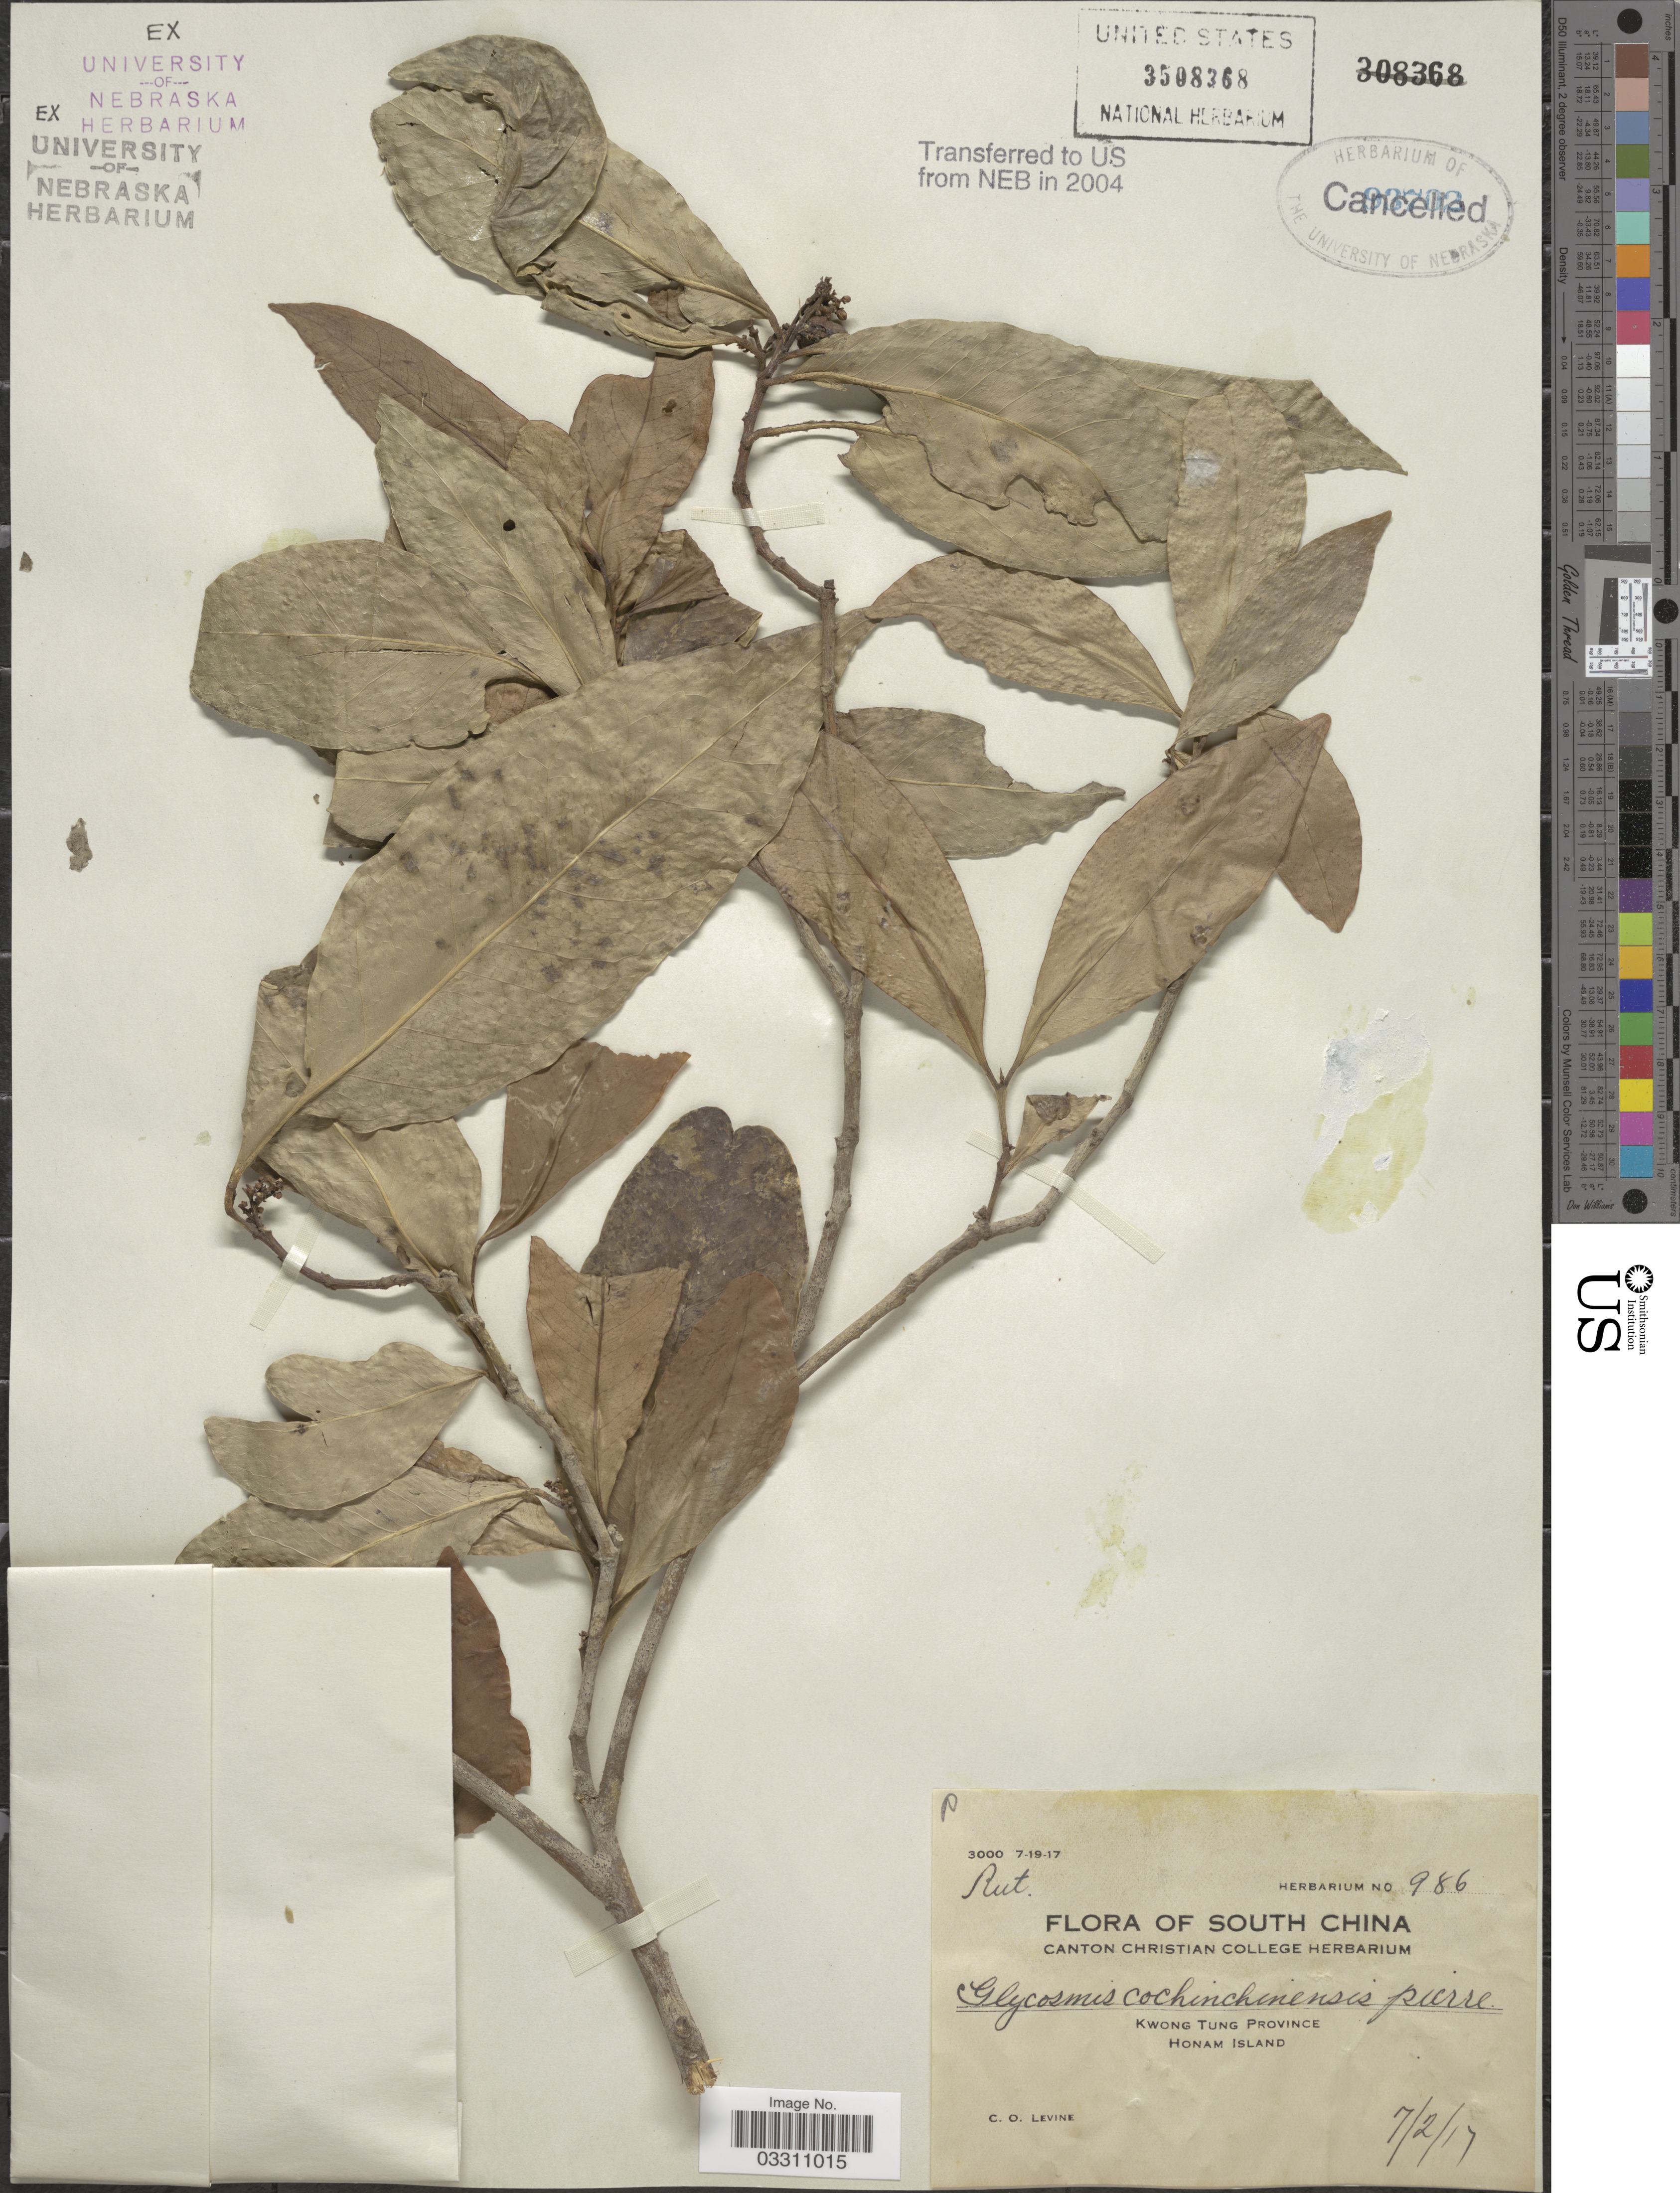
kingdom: Plantae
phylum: Tracheophyta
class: Magnoliopsida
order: Sapindales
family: Rutaceae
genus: Glycosmis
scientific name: Glycosmis cochinchinensis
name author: (Lour.) Pierre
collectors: C. O. Levine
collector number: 986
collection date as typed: Transcribed d/m/y: 7/2/17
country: China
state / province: Guangdong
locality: Kwong Tung Province, Honam Island.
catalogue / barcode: US 3508368